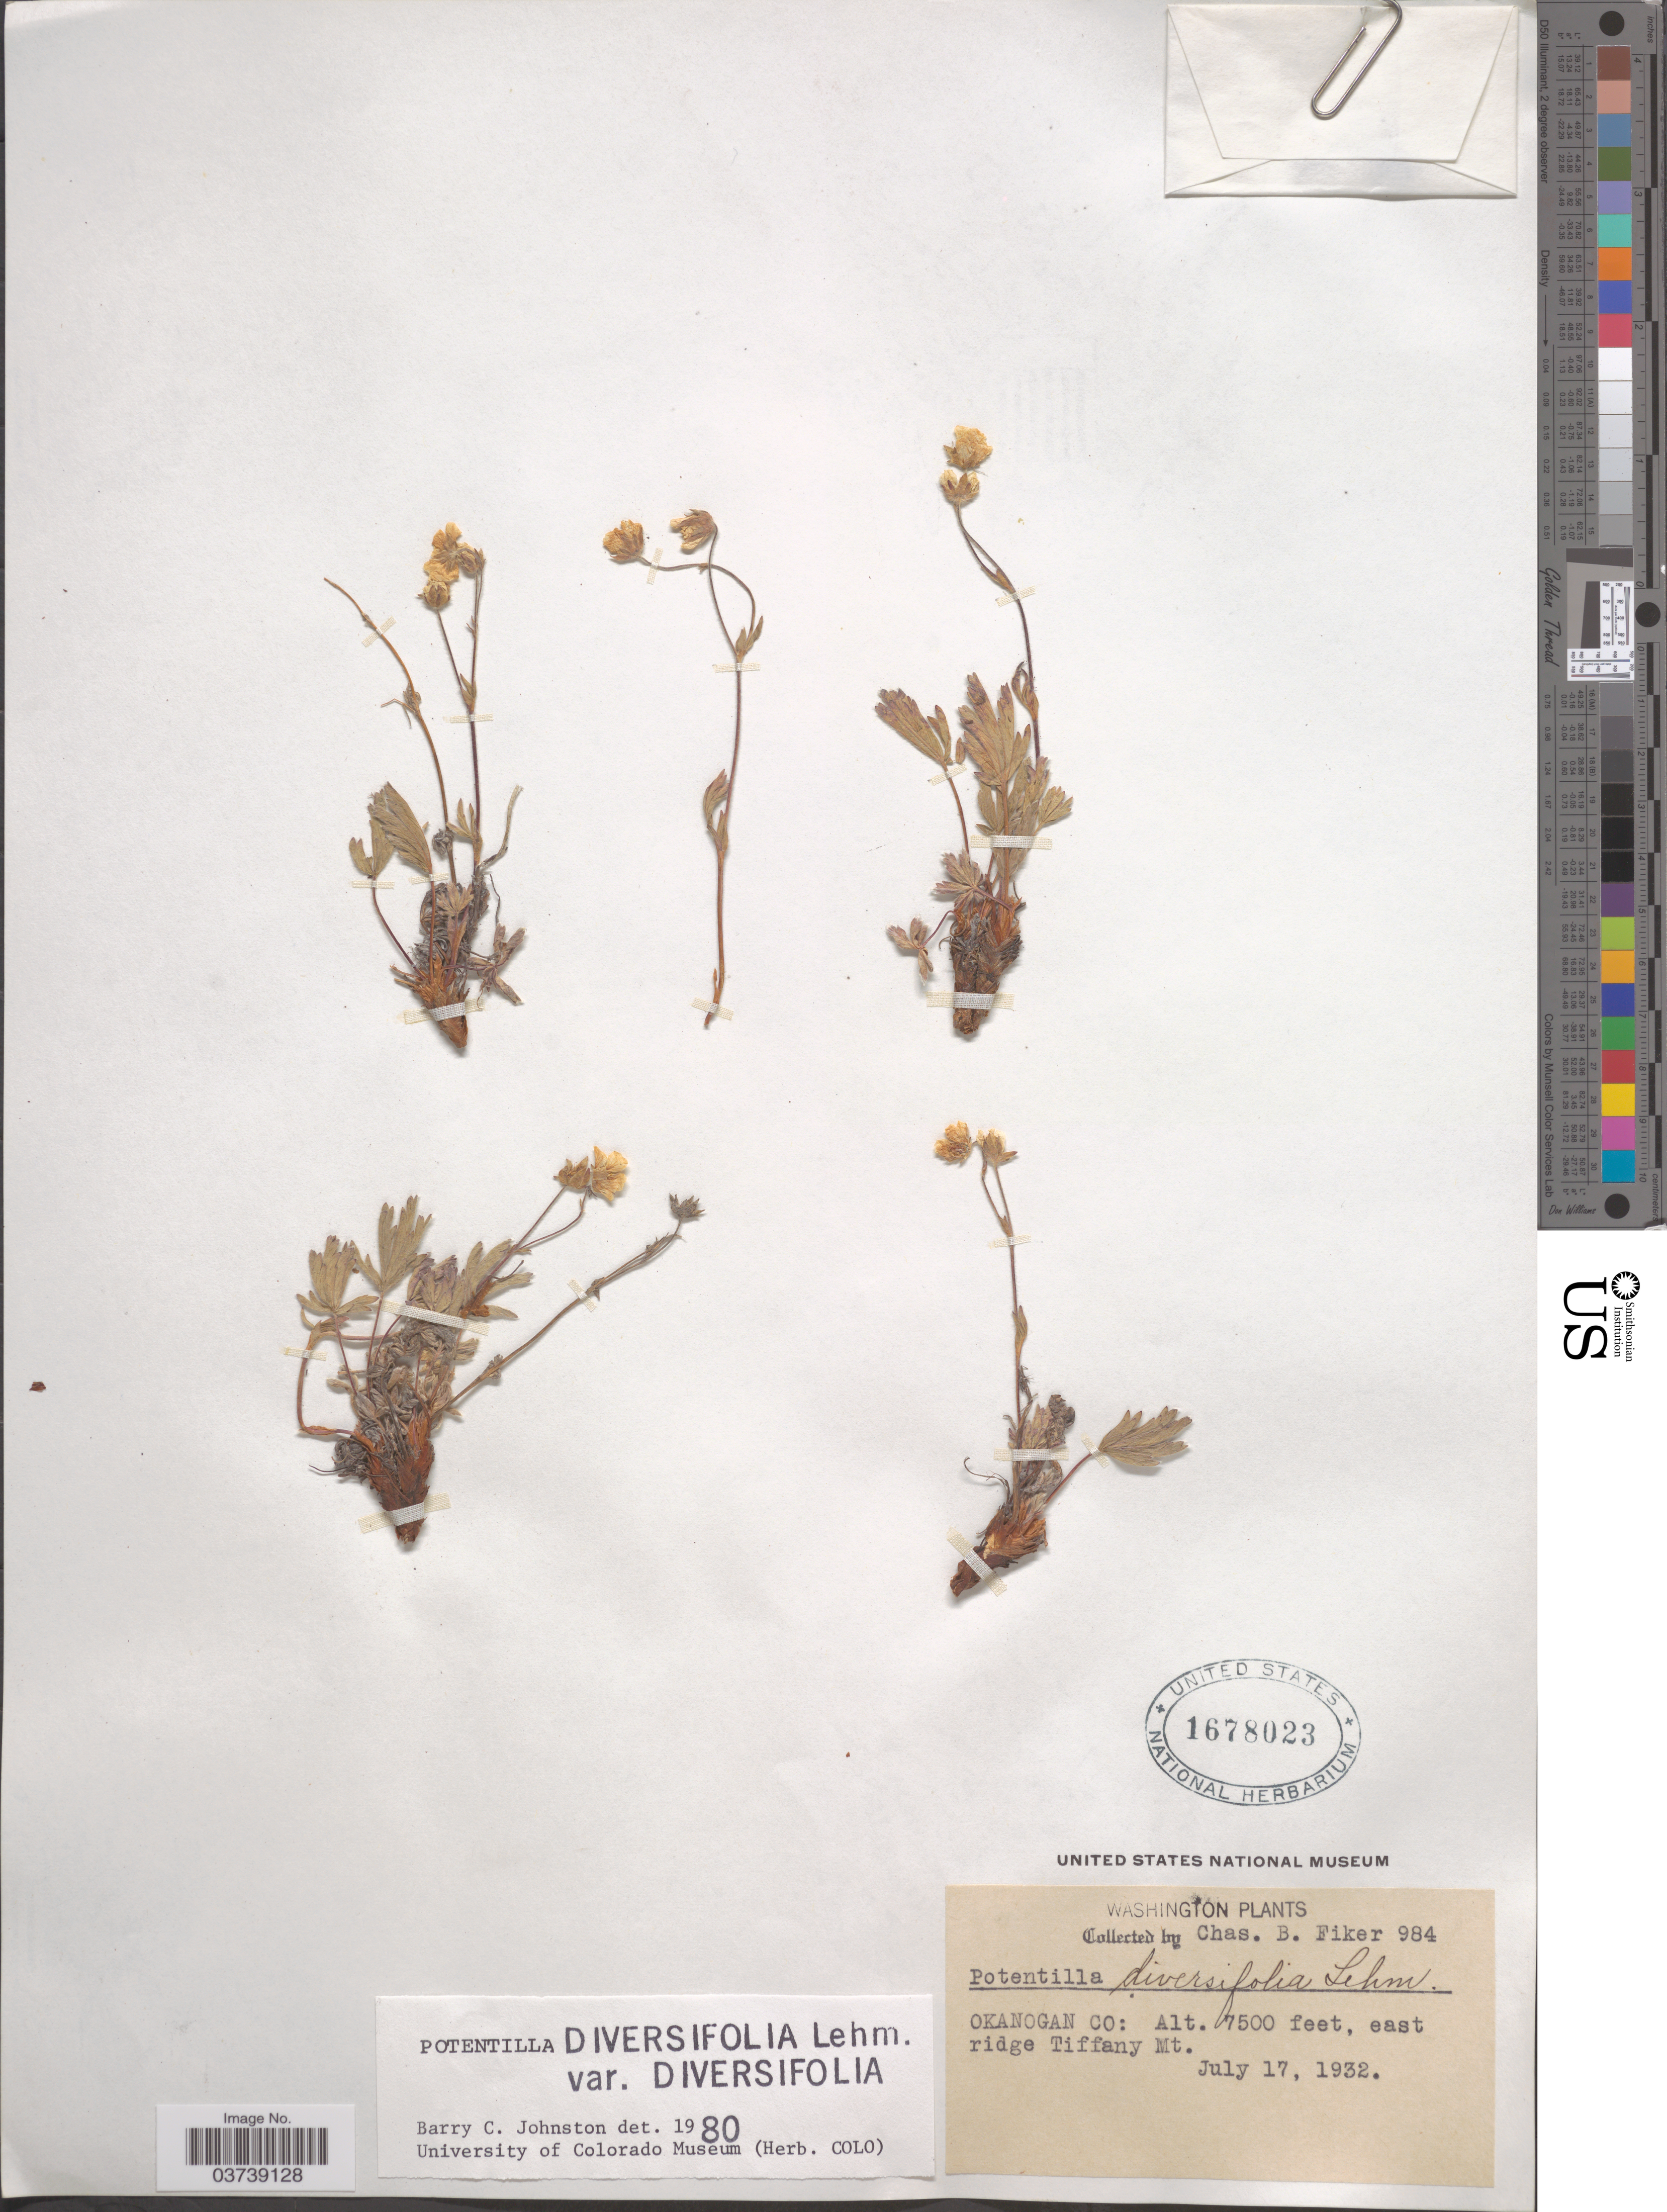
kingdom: Plantae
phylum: Tracheophyta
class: Magnoliopsida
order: Rosales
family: Rosaceae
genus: Potentilla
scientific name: Potentilla diversifolia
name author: Lehm.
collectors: C. Fiker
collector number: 984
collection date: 1932-07-17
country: United States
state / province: Washington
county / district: Okanogan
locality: Okanogan Co: east ridge Tiffany Mt.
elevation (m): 2286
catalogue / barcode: US 1678023